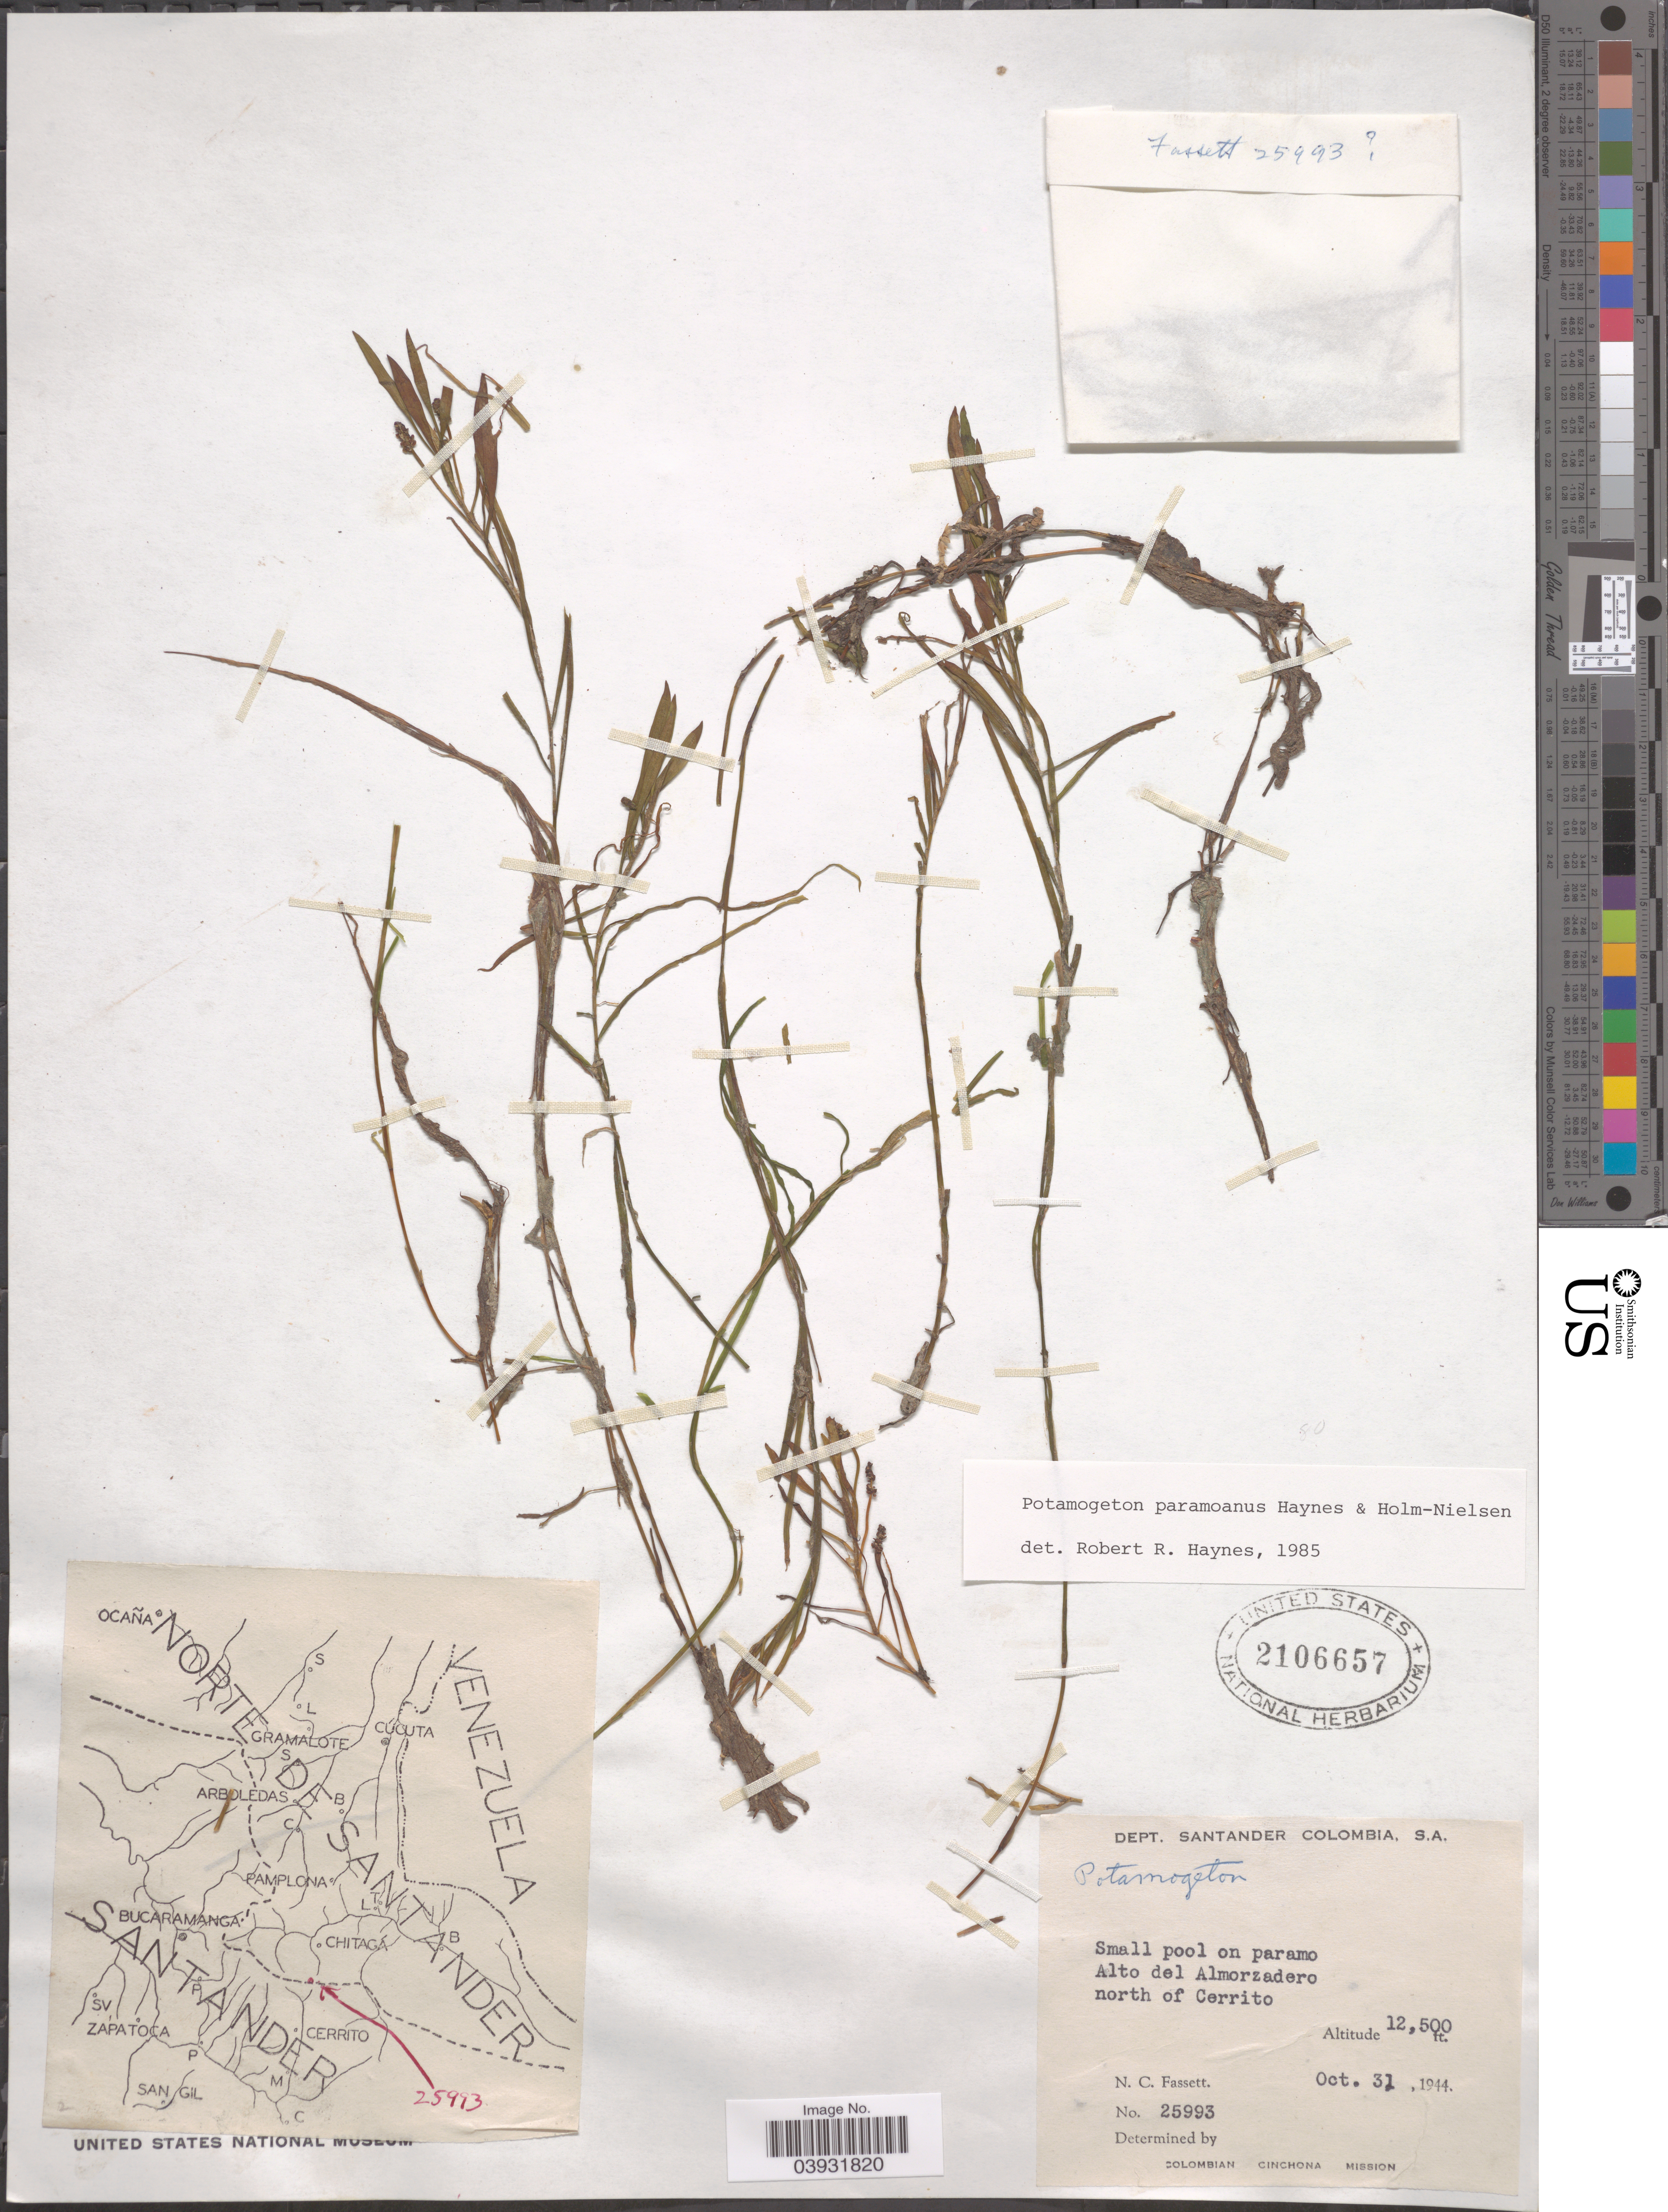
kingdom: Plantae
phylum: Tracheophyta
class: Liliopsida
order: Alismatales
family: Potamogetonaceae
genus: Potamogeton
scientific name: Potamogeton paramoanus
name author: R.R. Haynes & Holm-Nielsen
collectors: N. C. Fassett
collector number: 25993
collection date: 1944-10-31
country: Colombia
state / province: Santander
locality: Dept. Santander. Alto del Almorzadero north of Cerrito.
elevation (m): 3810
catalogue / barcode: US 2106657